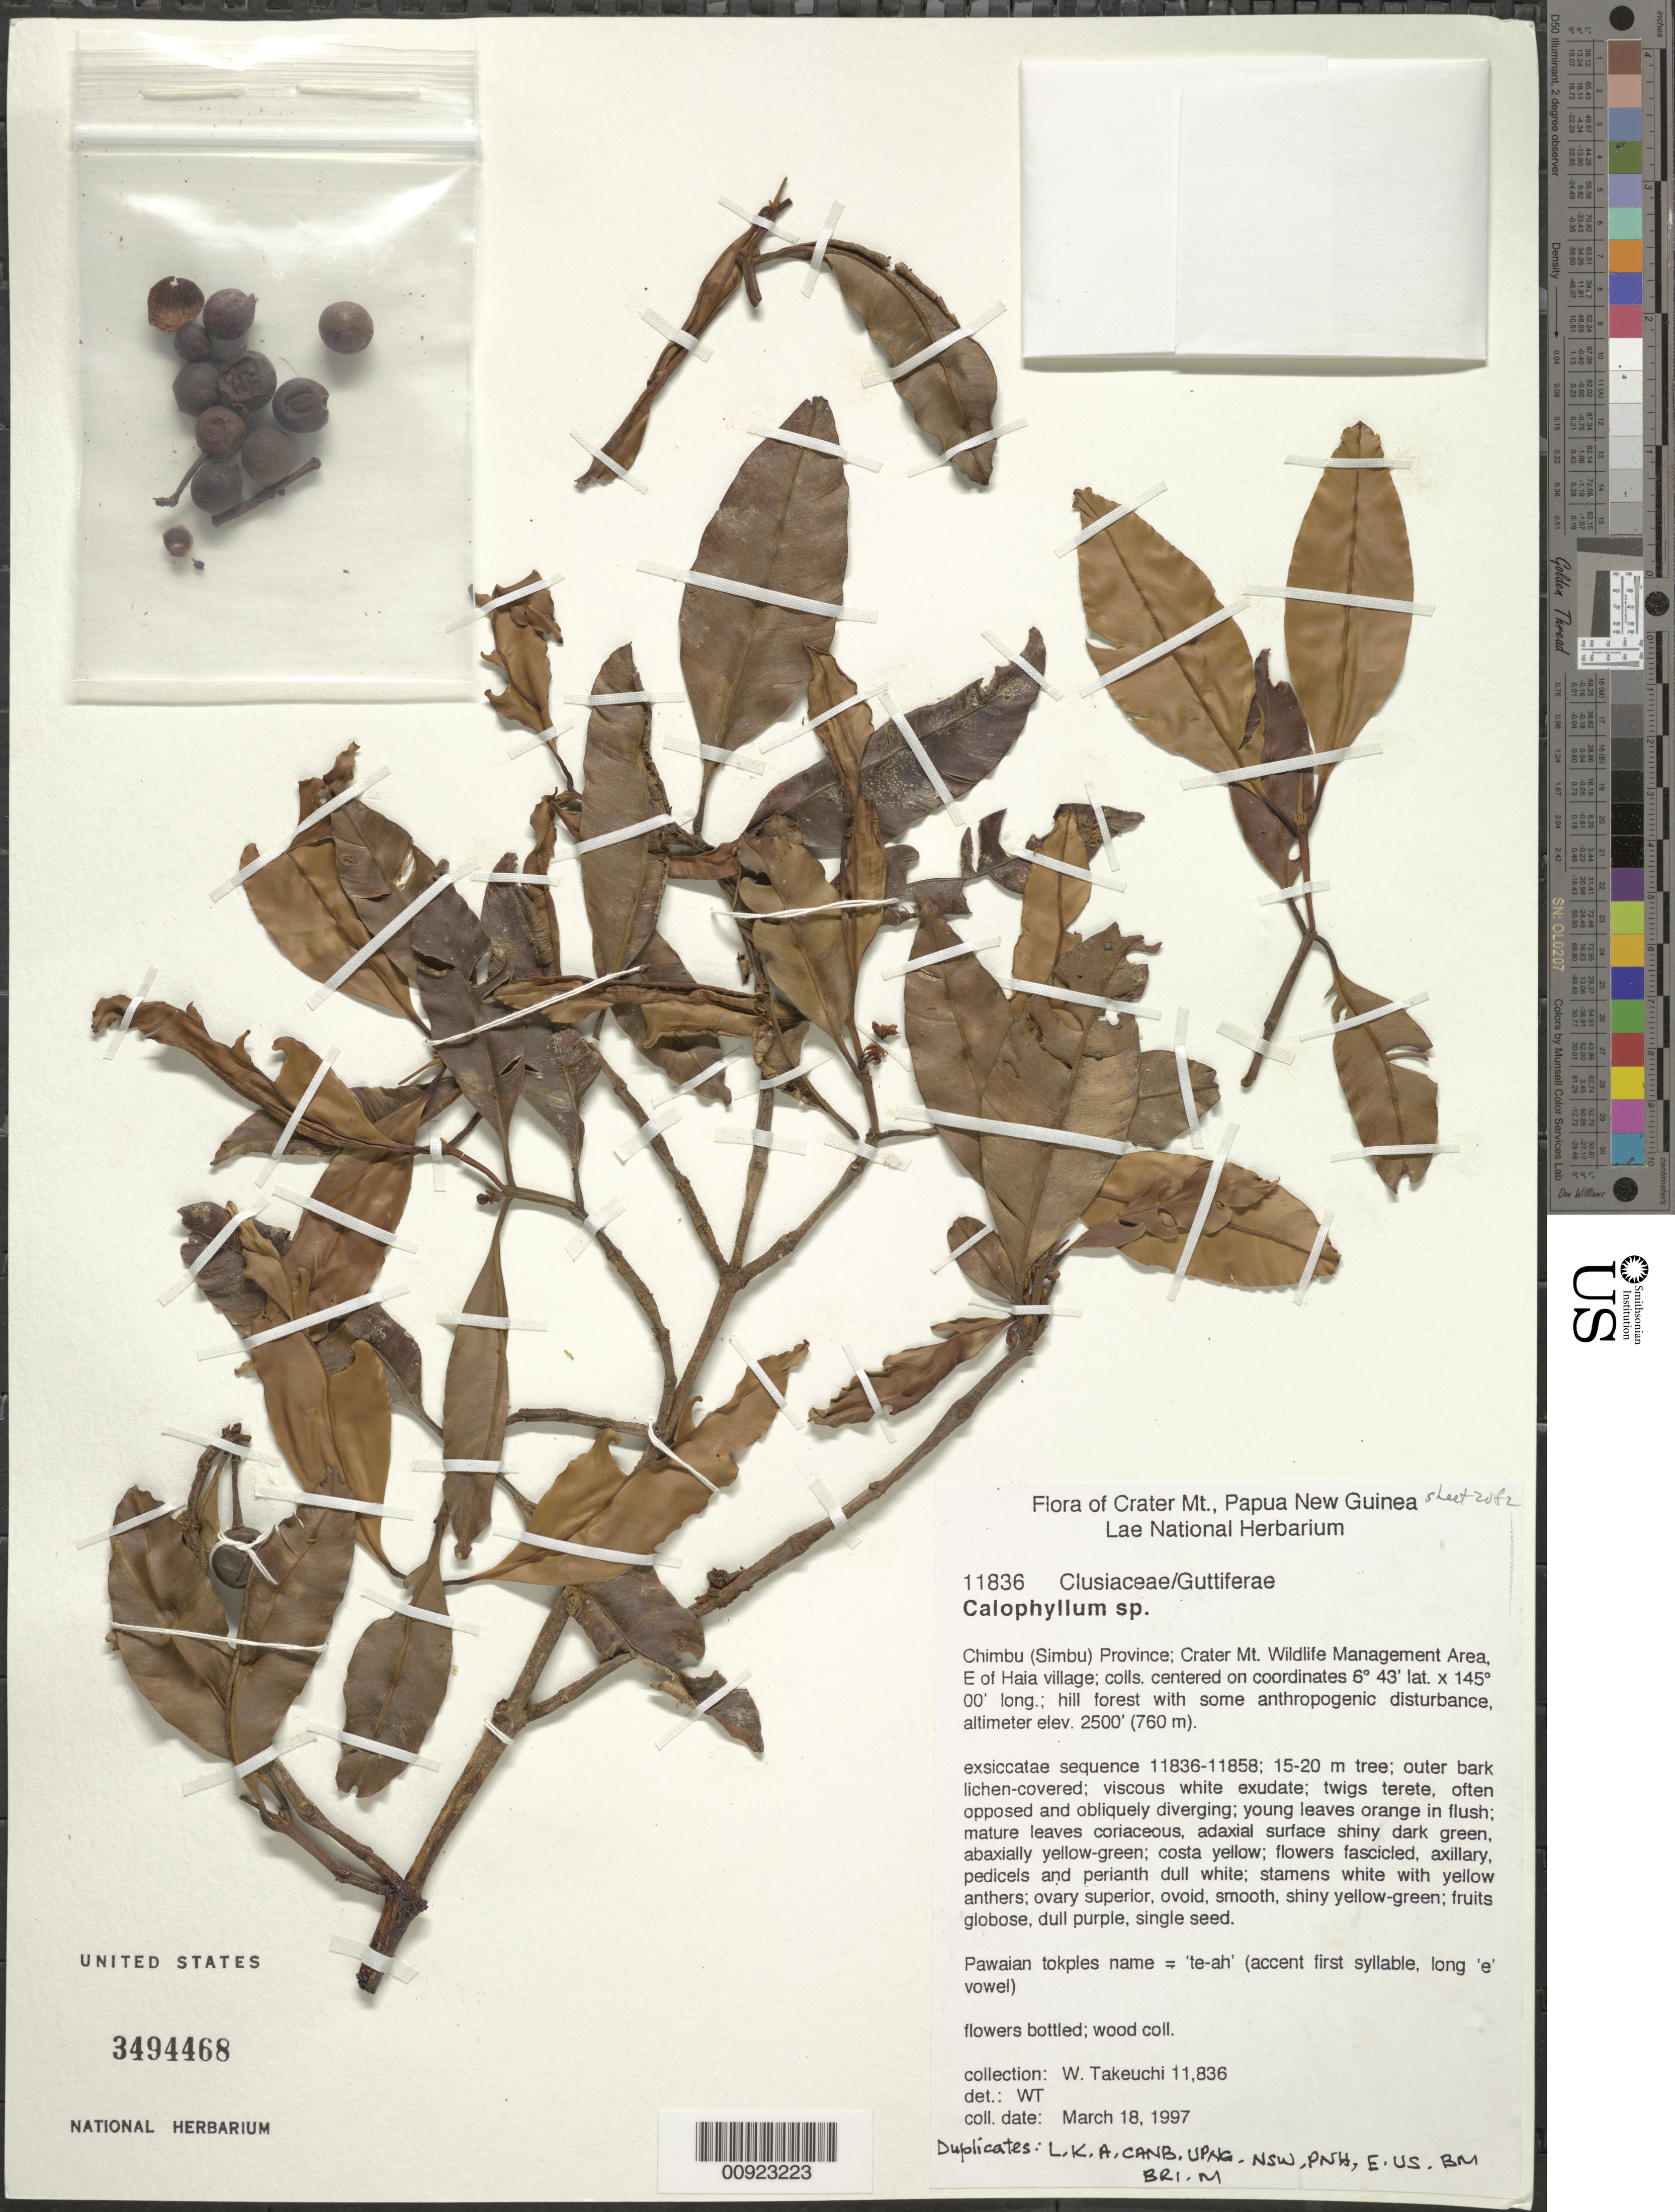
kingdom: Plantae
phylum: Tracheophyta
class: Magnoliopsida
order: Malpighiales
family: Calophyllaceae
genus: Calophyllum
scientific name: Calophyllum sp.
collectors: W. N. Takeuchi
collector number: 11836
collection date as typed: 18 Mar 1997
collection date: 1997-03-18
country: Papua New Guinea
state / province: Chimbu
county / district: Goroka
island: New Guinea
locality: Chimbu (Simbu) Province; Crater Mt. Wildlife Management Area, E of Haia village.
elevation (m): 760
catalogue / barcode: US 3494468